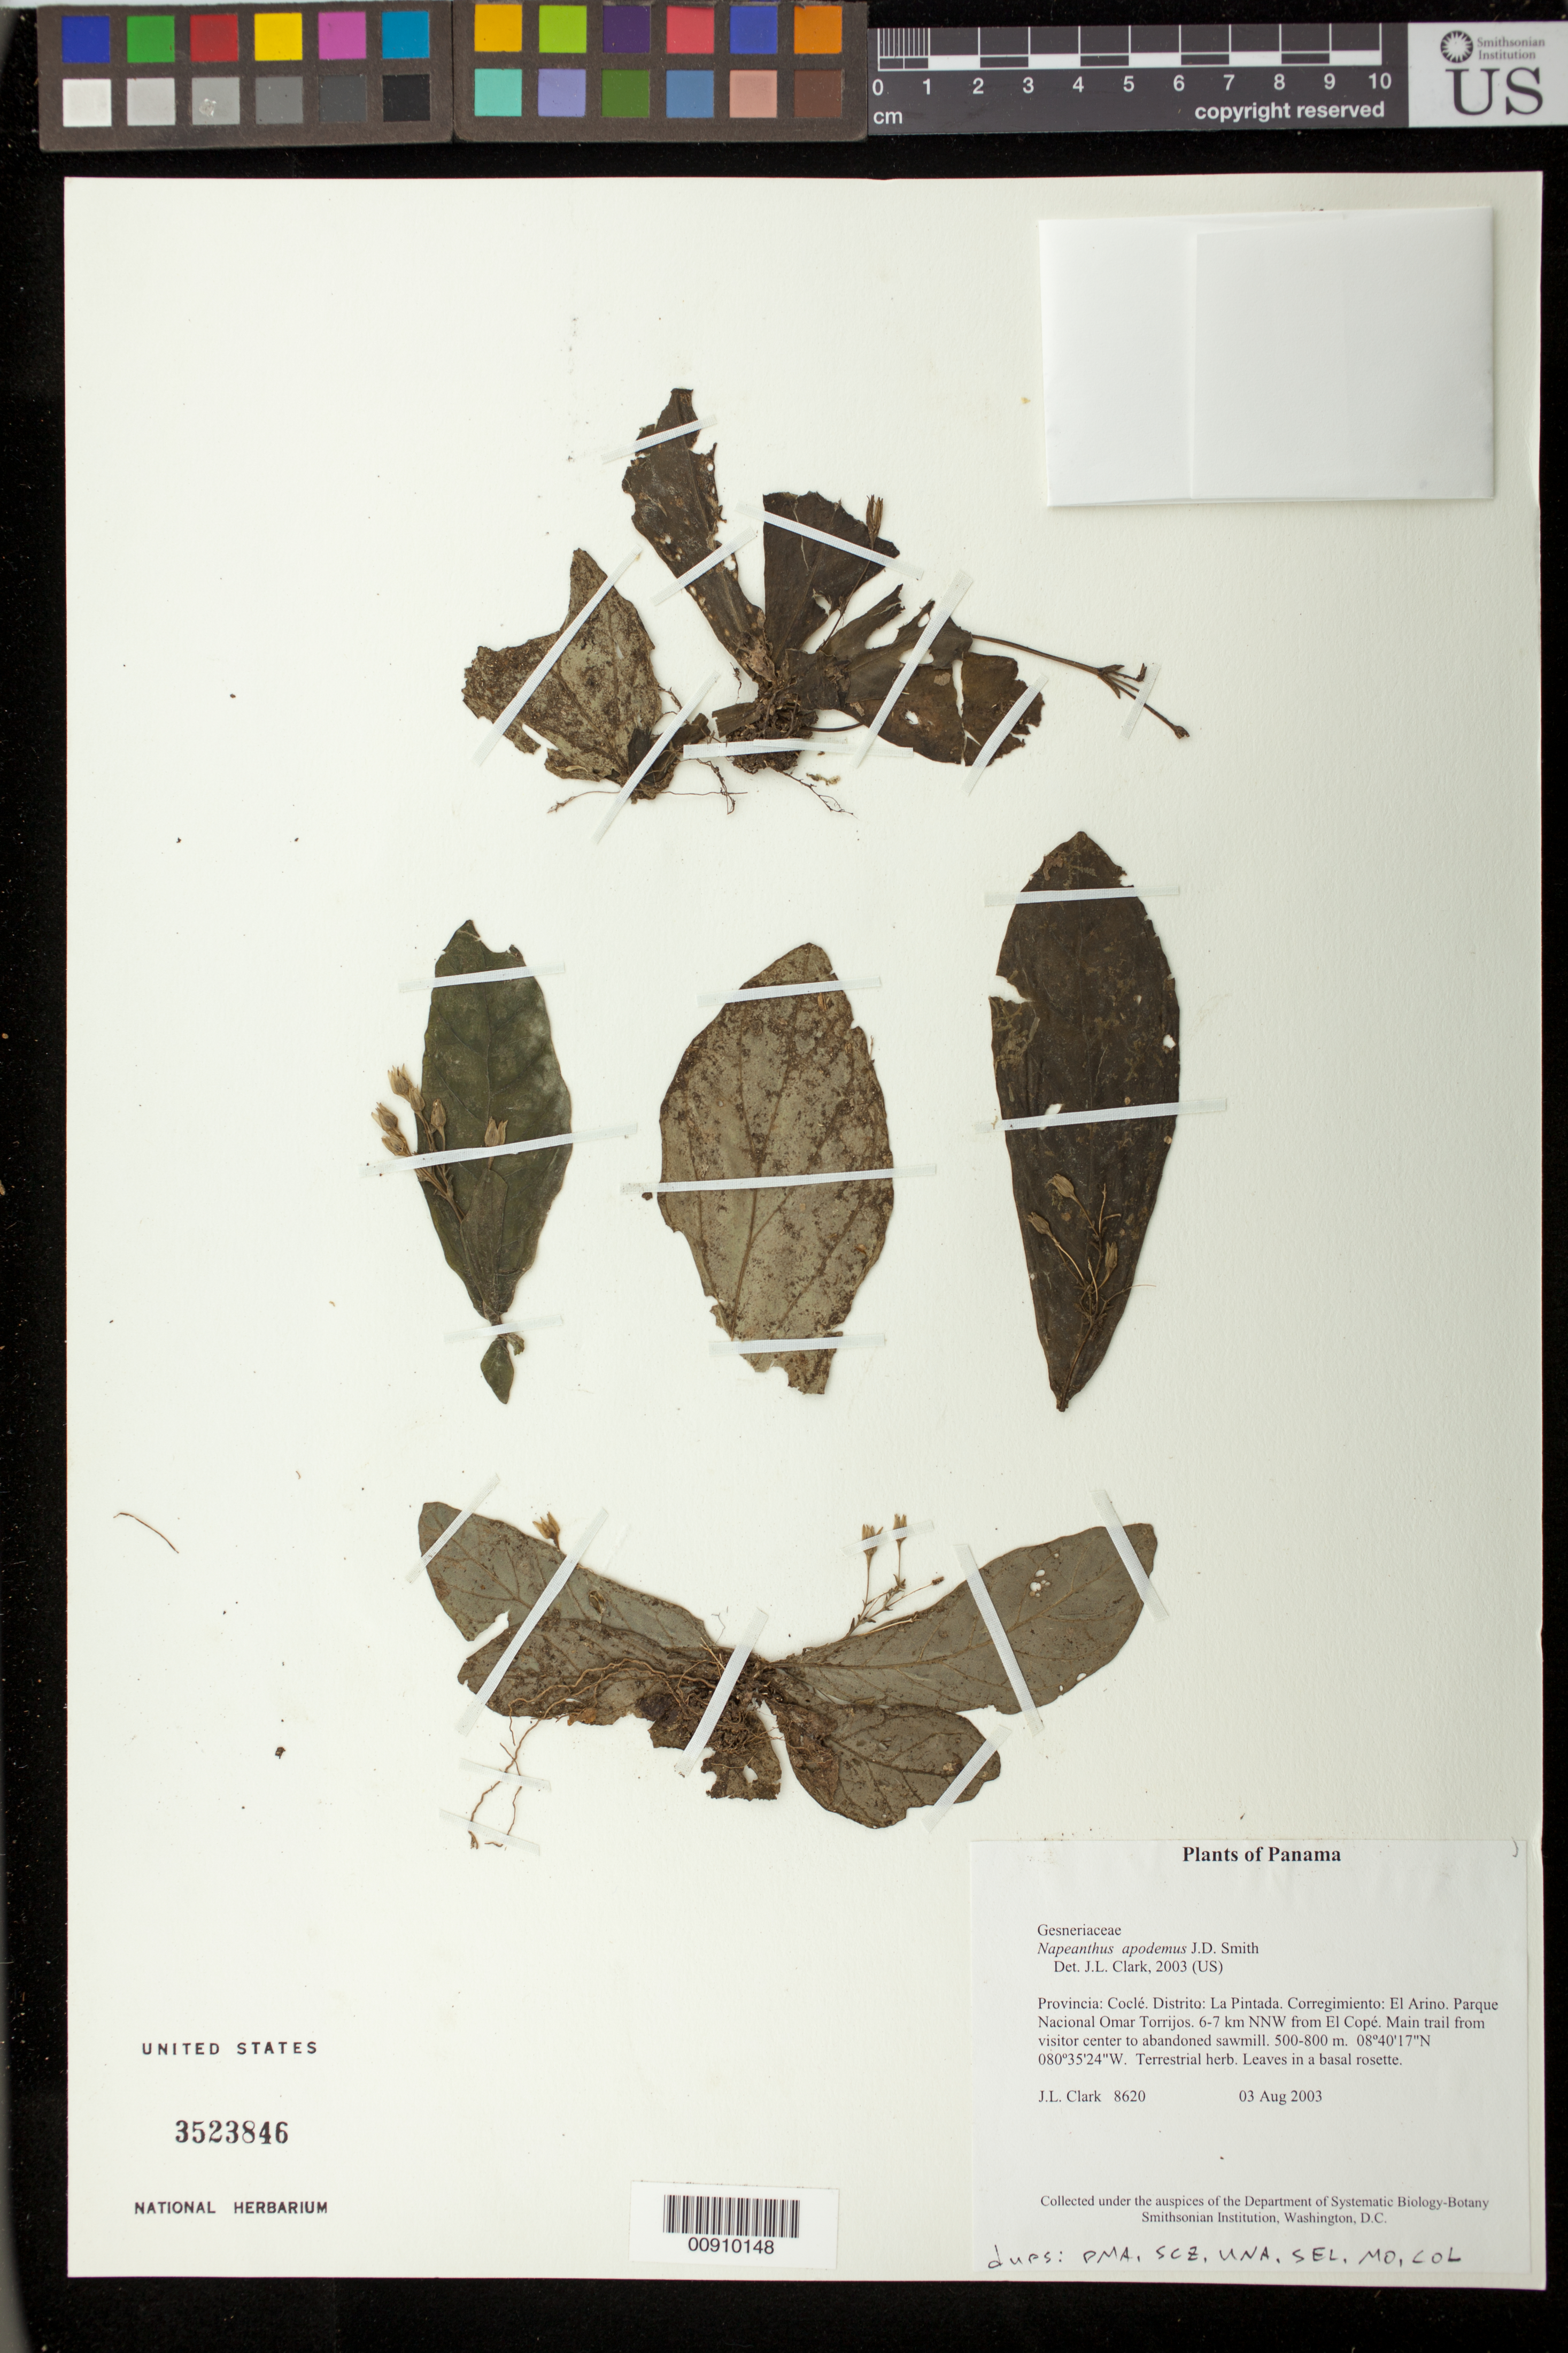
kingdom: Plantae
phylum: Tracheophyta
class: Magnoliopsida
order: Lamiales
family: Gesneriaceae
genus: Napeanthus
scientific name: Napeanthus apodemus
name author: Donn. Sm.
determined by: Clark, J. L., (SEL), The Marie Selby Botanical Garden (UNITED STATES)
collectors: J. L. Clark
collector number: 8620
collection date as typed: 03 Aug 2003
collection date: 2003-08-03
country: Panama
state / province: Coclé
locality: La Pintada. Corregimiento: El Arino. Parque Nacional Omar Torrijos. 6-7 km NNW from El Copé. Main trail from visitor center to abandoned sawmill.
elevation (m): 500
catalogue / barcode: US 3523846